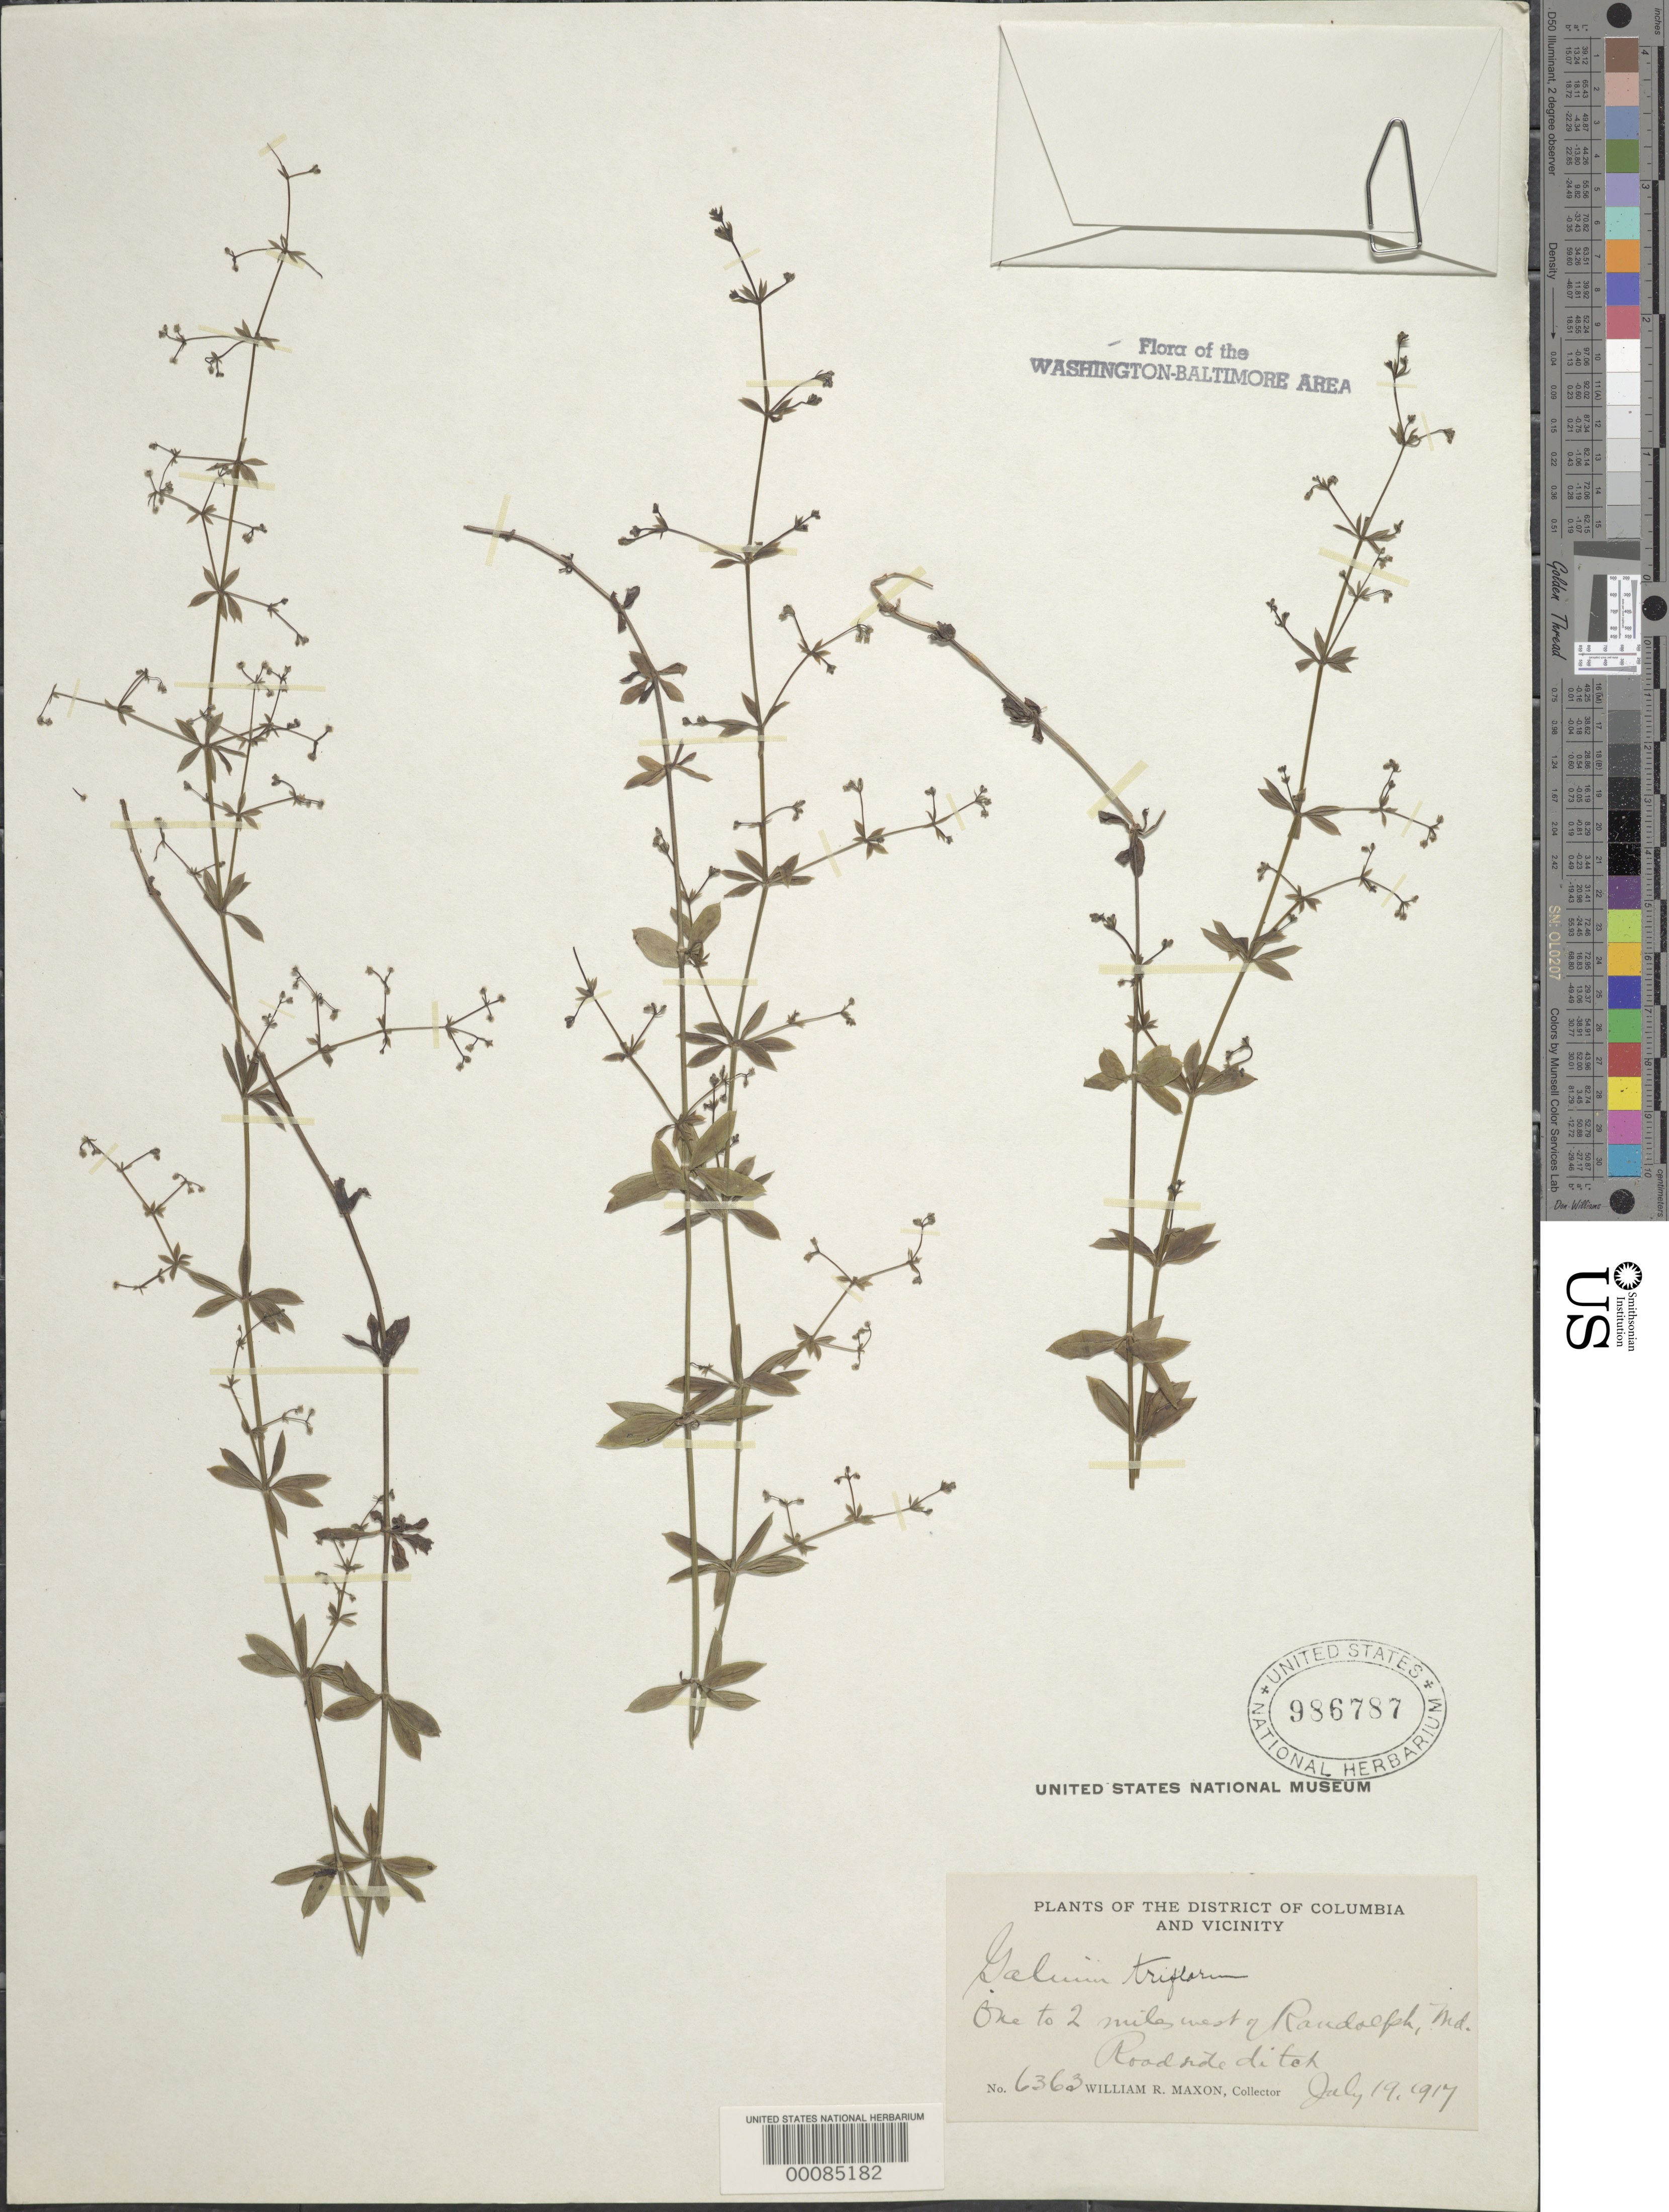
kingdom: Plantae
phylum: Tracheophyta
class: Magnoliopsida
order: Gentianales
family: Rubiaceae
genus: Galium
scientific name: Galium triflorum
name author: Michx.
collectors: W. R. Maxon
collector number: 6363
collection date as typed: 19 Jul 1917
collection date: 1917-07-19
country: United States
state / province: Maryland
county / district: Montgomery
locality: West of Randolph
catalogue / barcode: US 986787